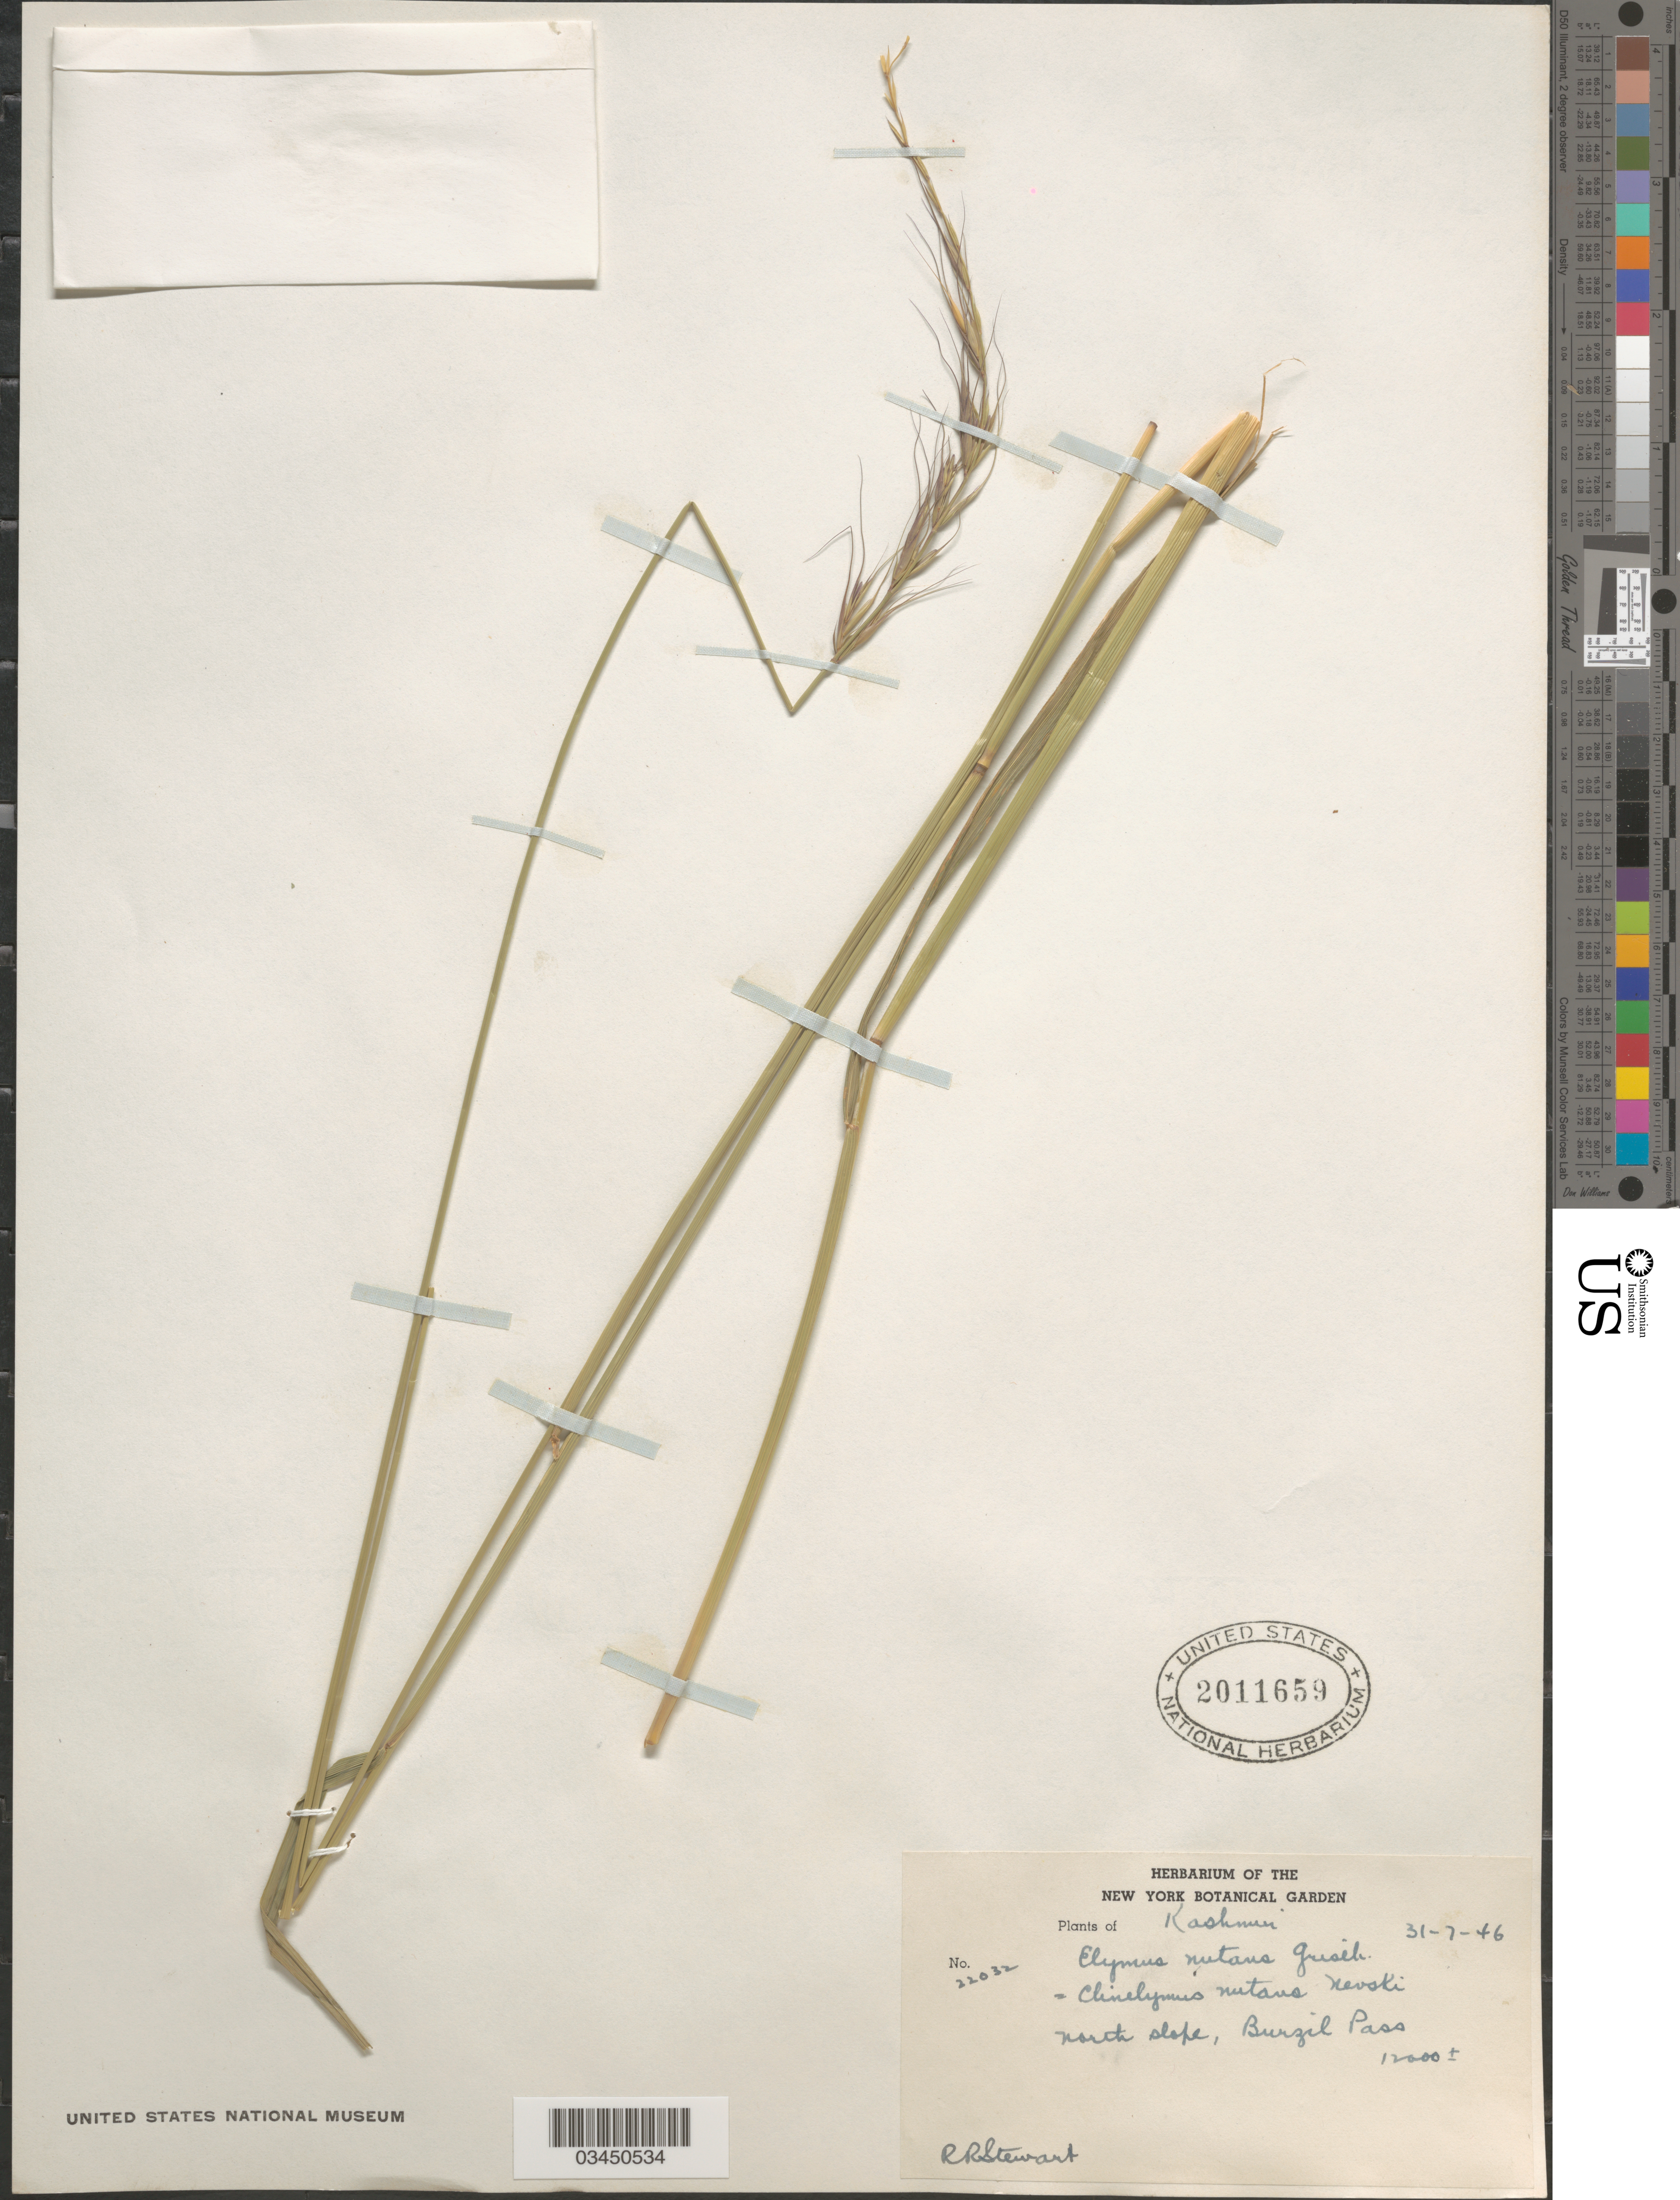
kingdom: Plantae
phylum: Tracheophyta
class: Liliopsida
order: Poales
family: Poaceae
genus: Elymus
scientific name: Elymus nutans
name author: Griseb.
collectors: R. Stewart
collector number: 22032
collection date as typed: Transcribed d/m/y: 31/7/46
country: India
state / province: Jammu and Kashmir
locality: Kashmir. North slope, Burzil Pass.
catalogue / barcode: US 2011659